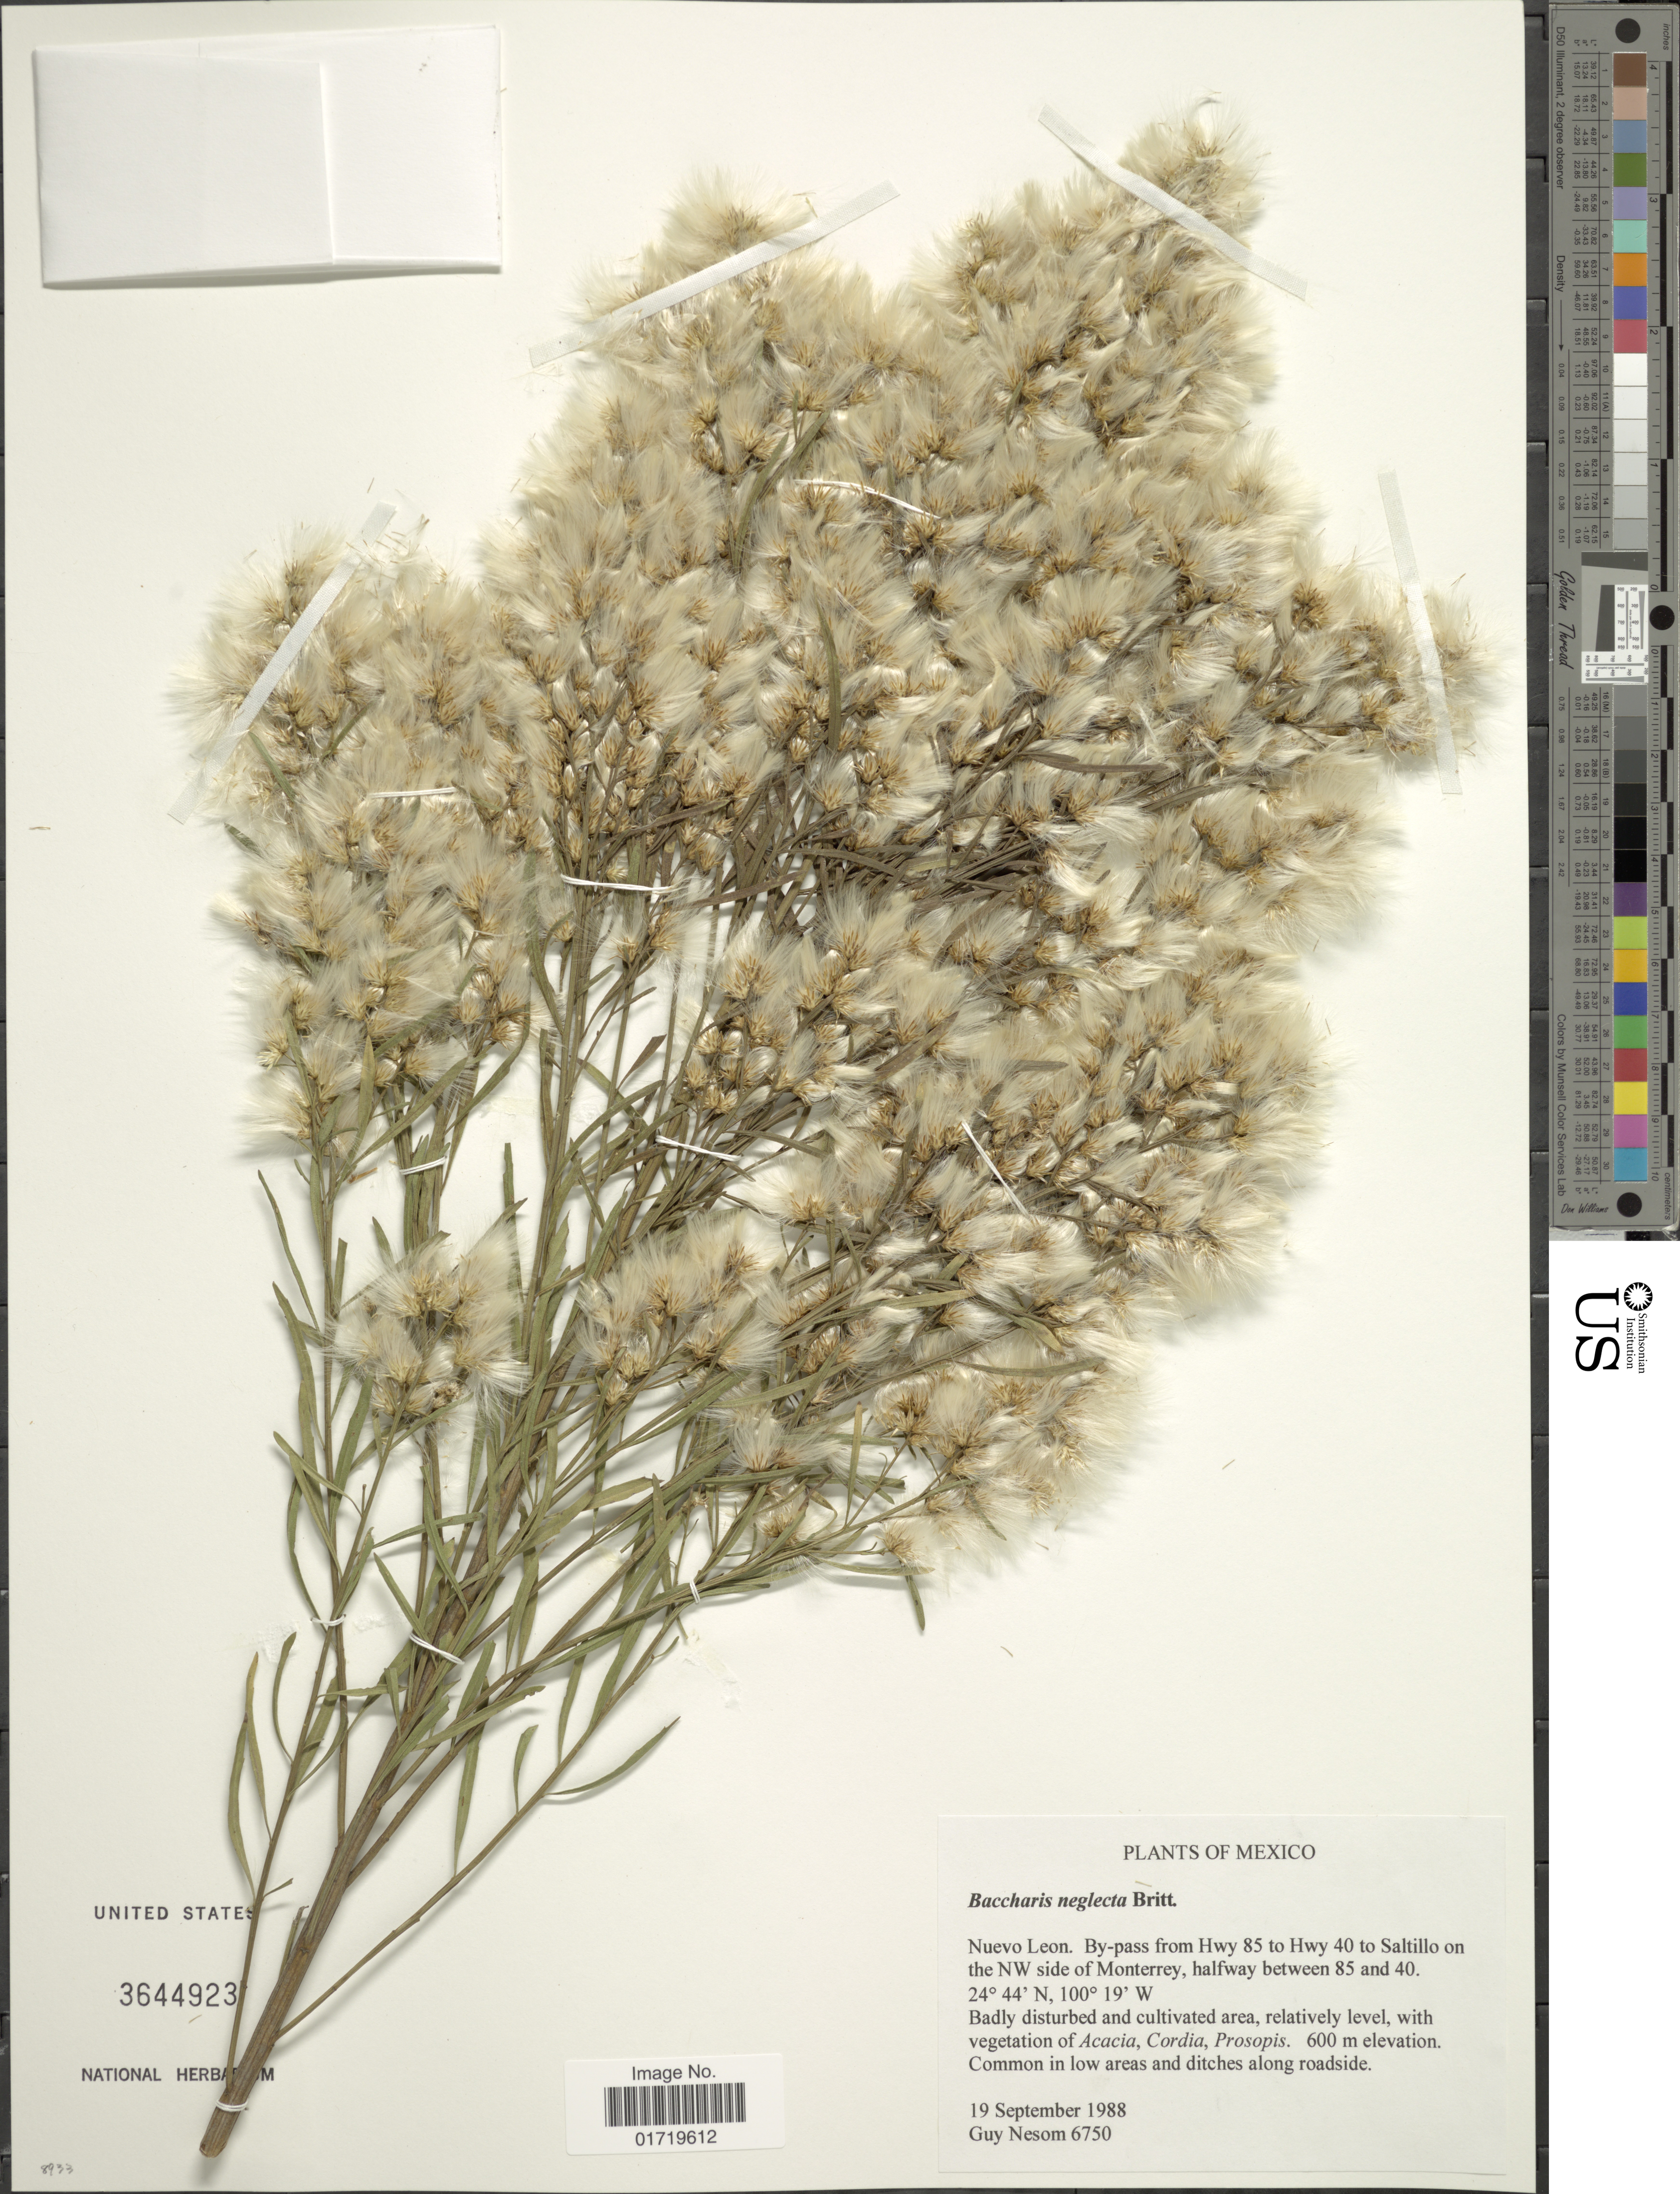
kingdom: Plantae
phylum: Tracheophyta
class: Magnoliopsida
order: Asterales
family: Asteraceae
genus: Baccharis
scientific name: Baccharis neglecta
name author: Britton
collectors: G. Nesom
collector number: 6750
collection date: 1988-09-19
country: Mexico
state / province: Nuevo León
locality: By-pass from Hwy 85 to Hwy 40 to Saltillo on the NW side of Monterrey, halfway between 85 and 40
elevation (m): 600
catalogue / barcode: US 3644923